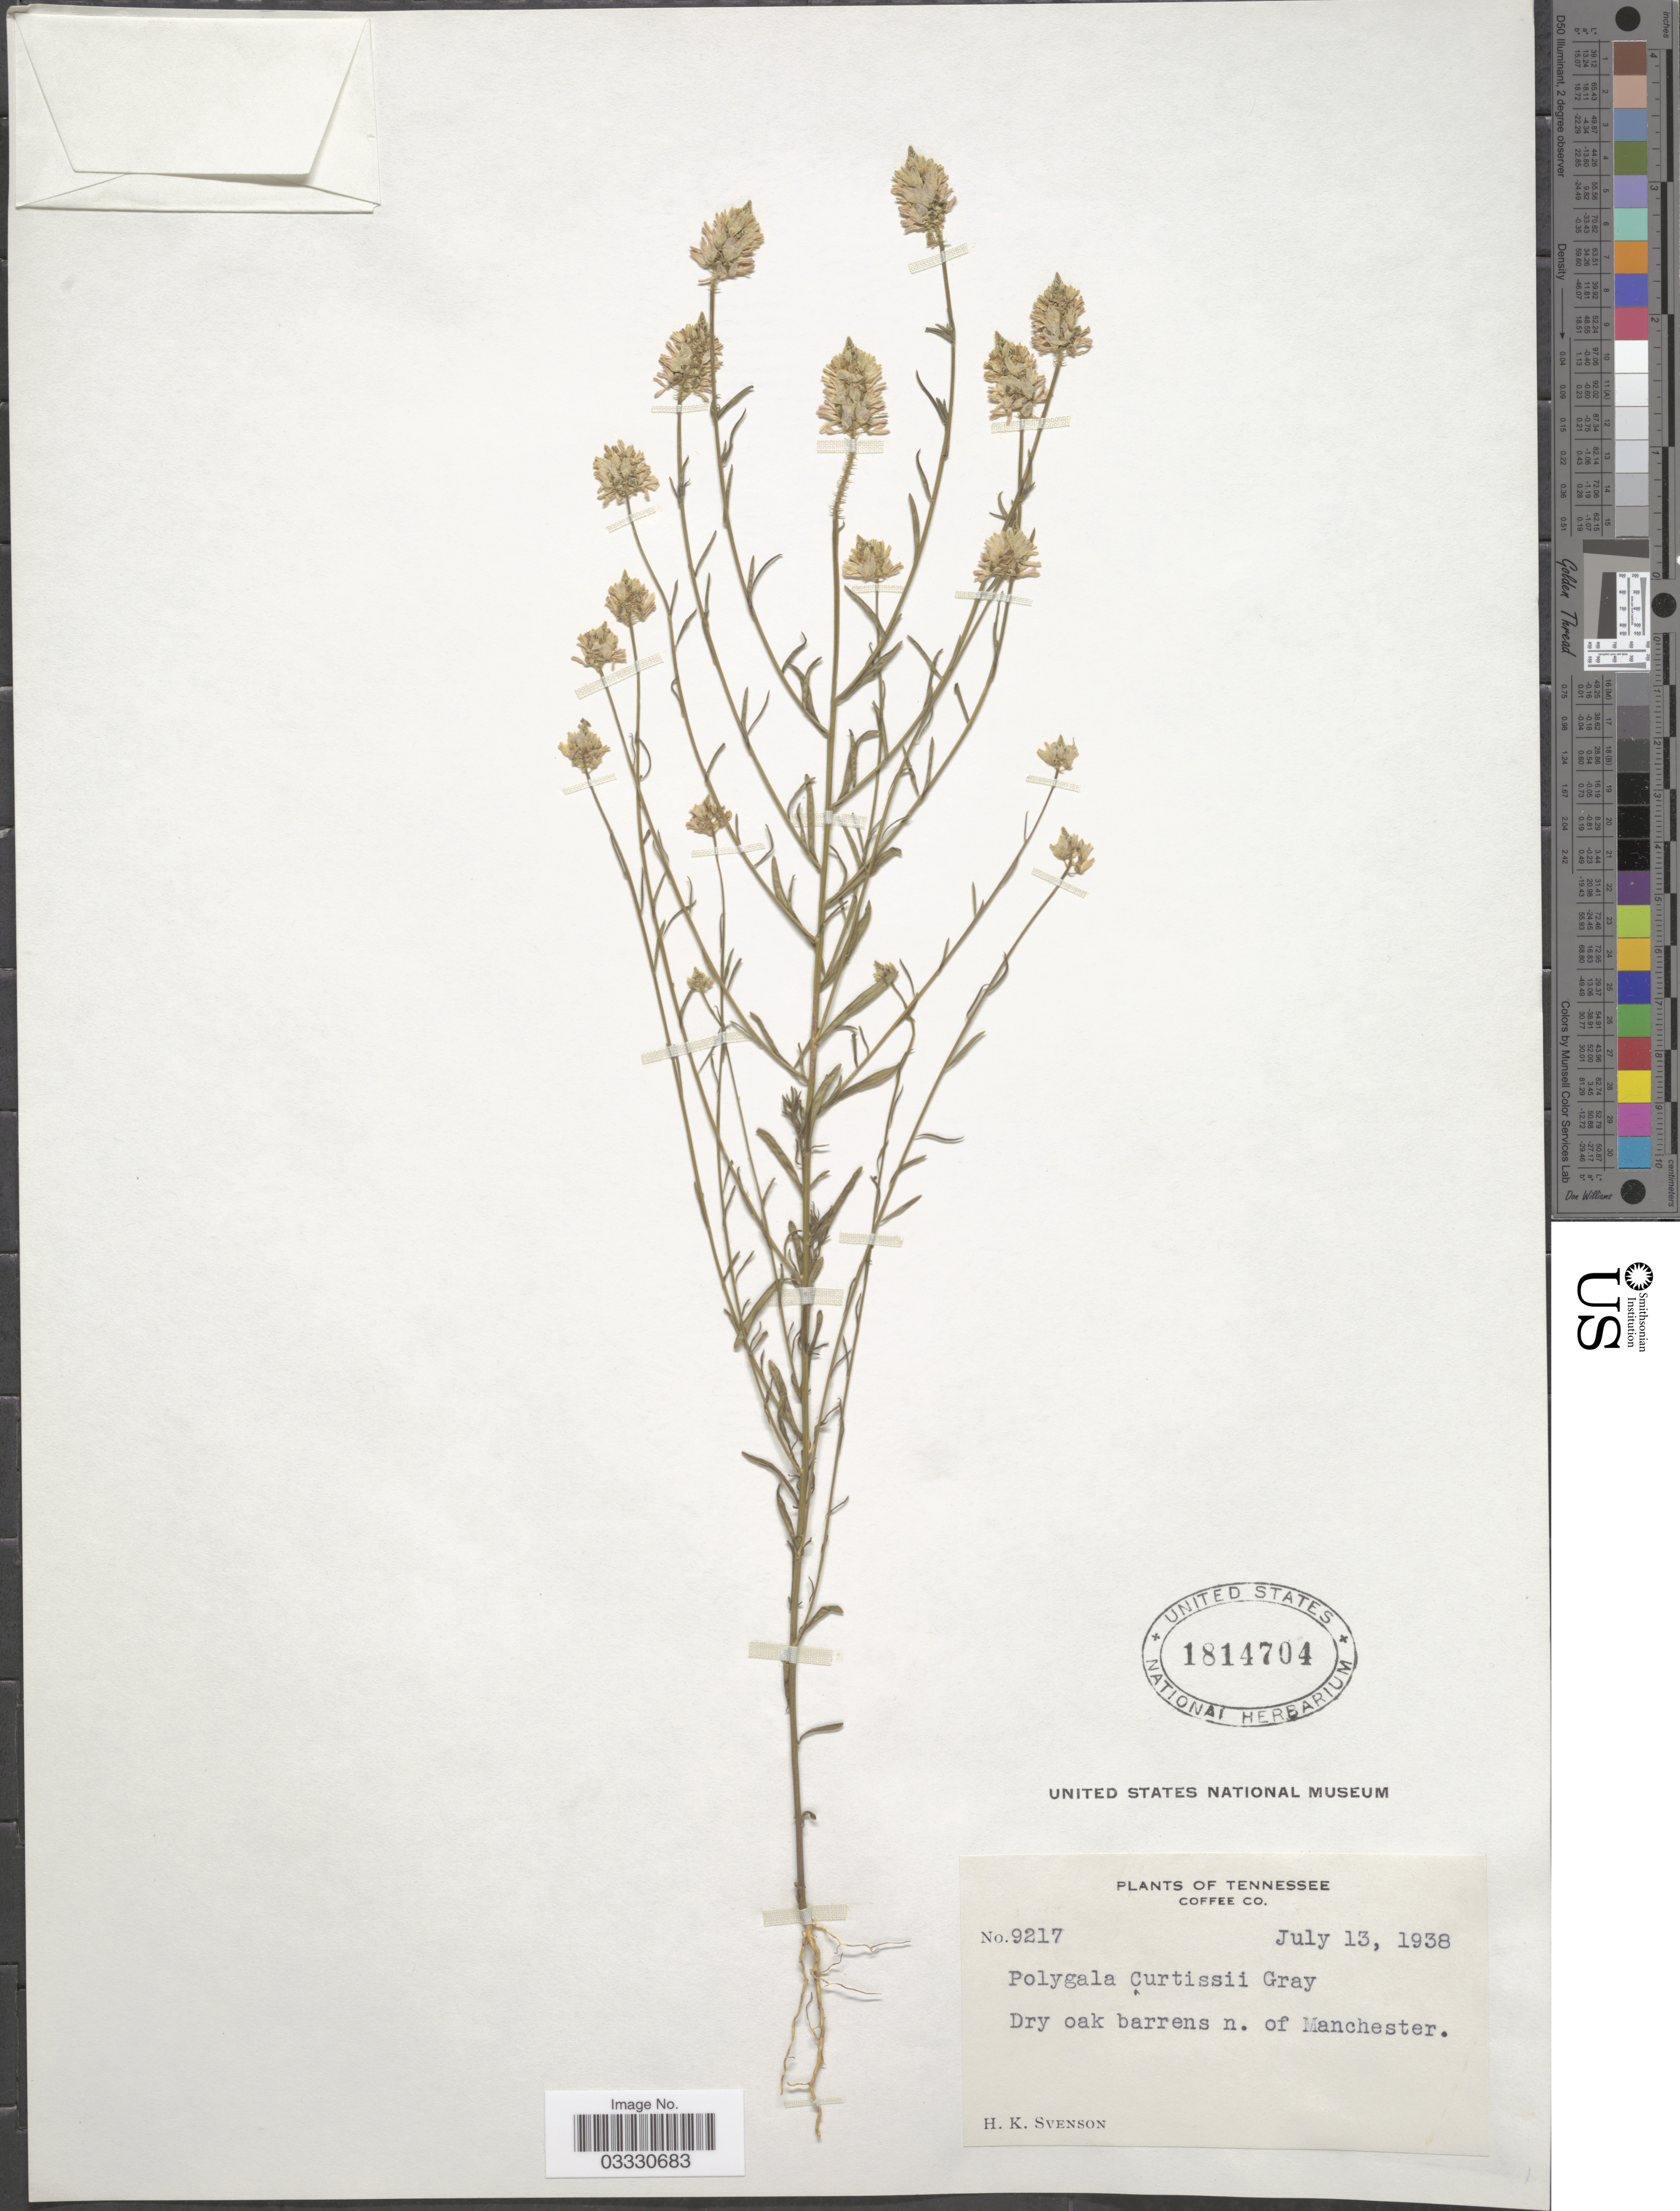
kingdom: Plantae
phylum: Tracheophyta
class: Magnoliopsida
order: Fabales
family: Polygalaceae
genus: Polygala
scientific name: Polygala curtissii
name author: A. Gray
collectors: H. K. Svenson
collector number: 9217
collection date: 1938-07-13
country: United States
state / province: Tennessee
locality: Coffee Co. Dry oak barrens n. of Manchester.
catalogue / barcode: US 1814704